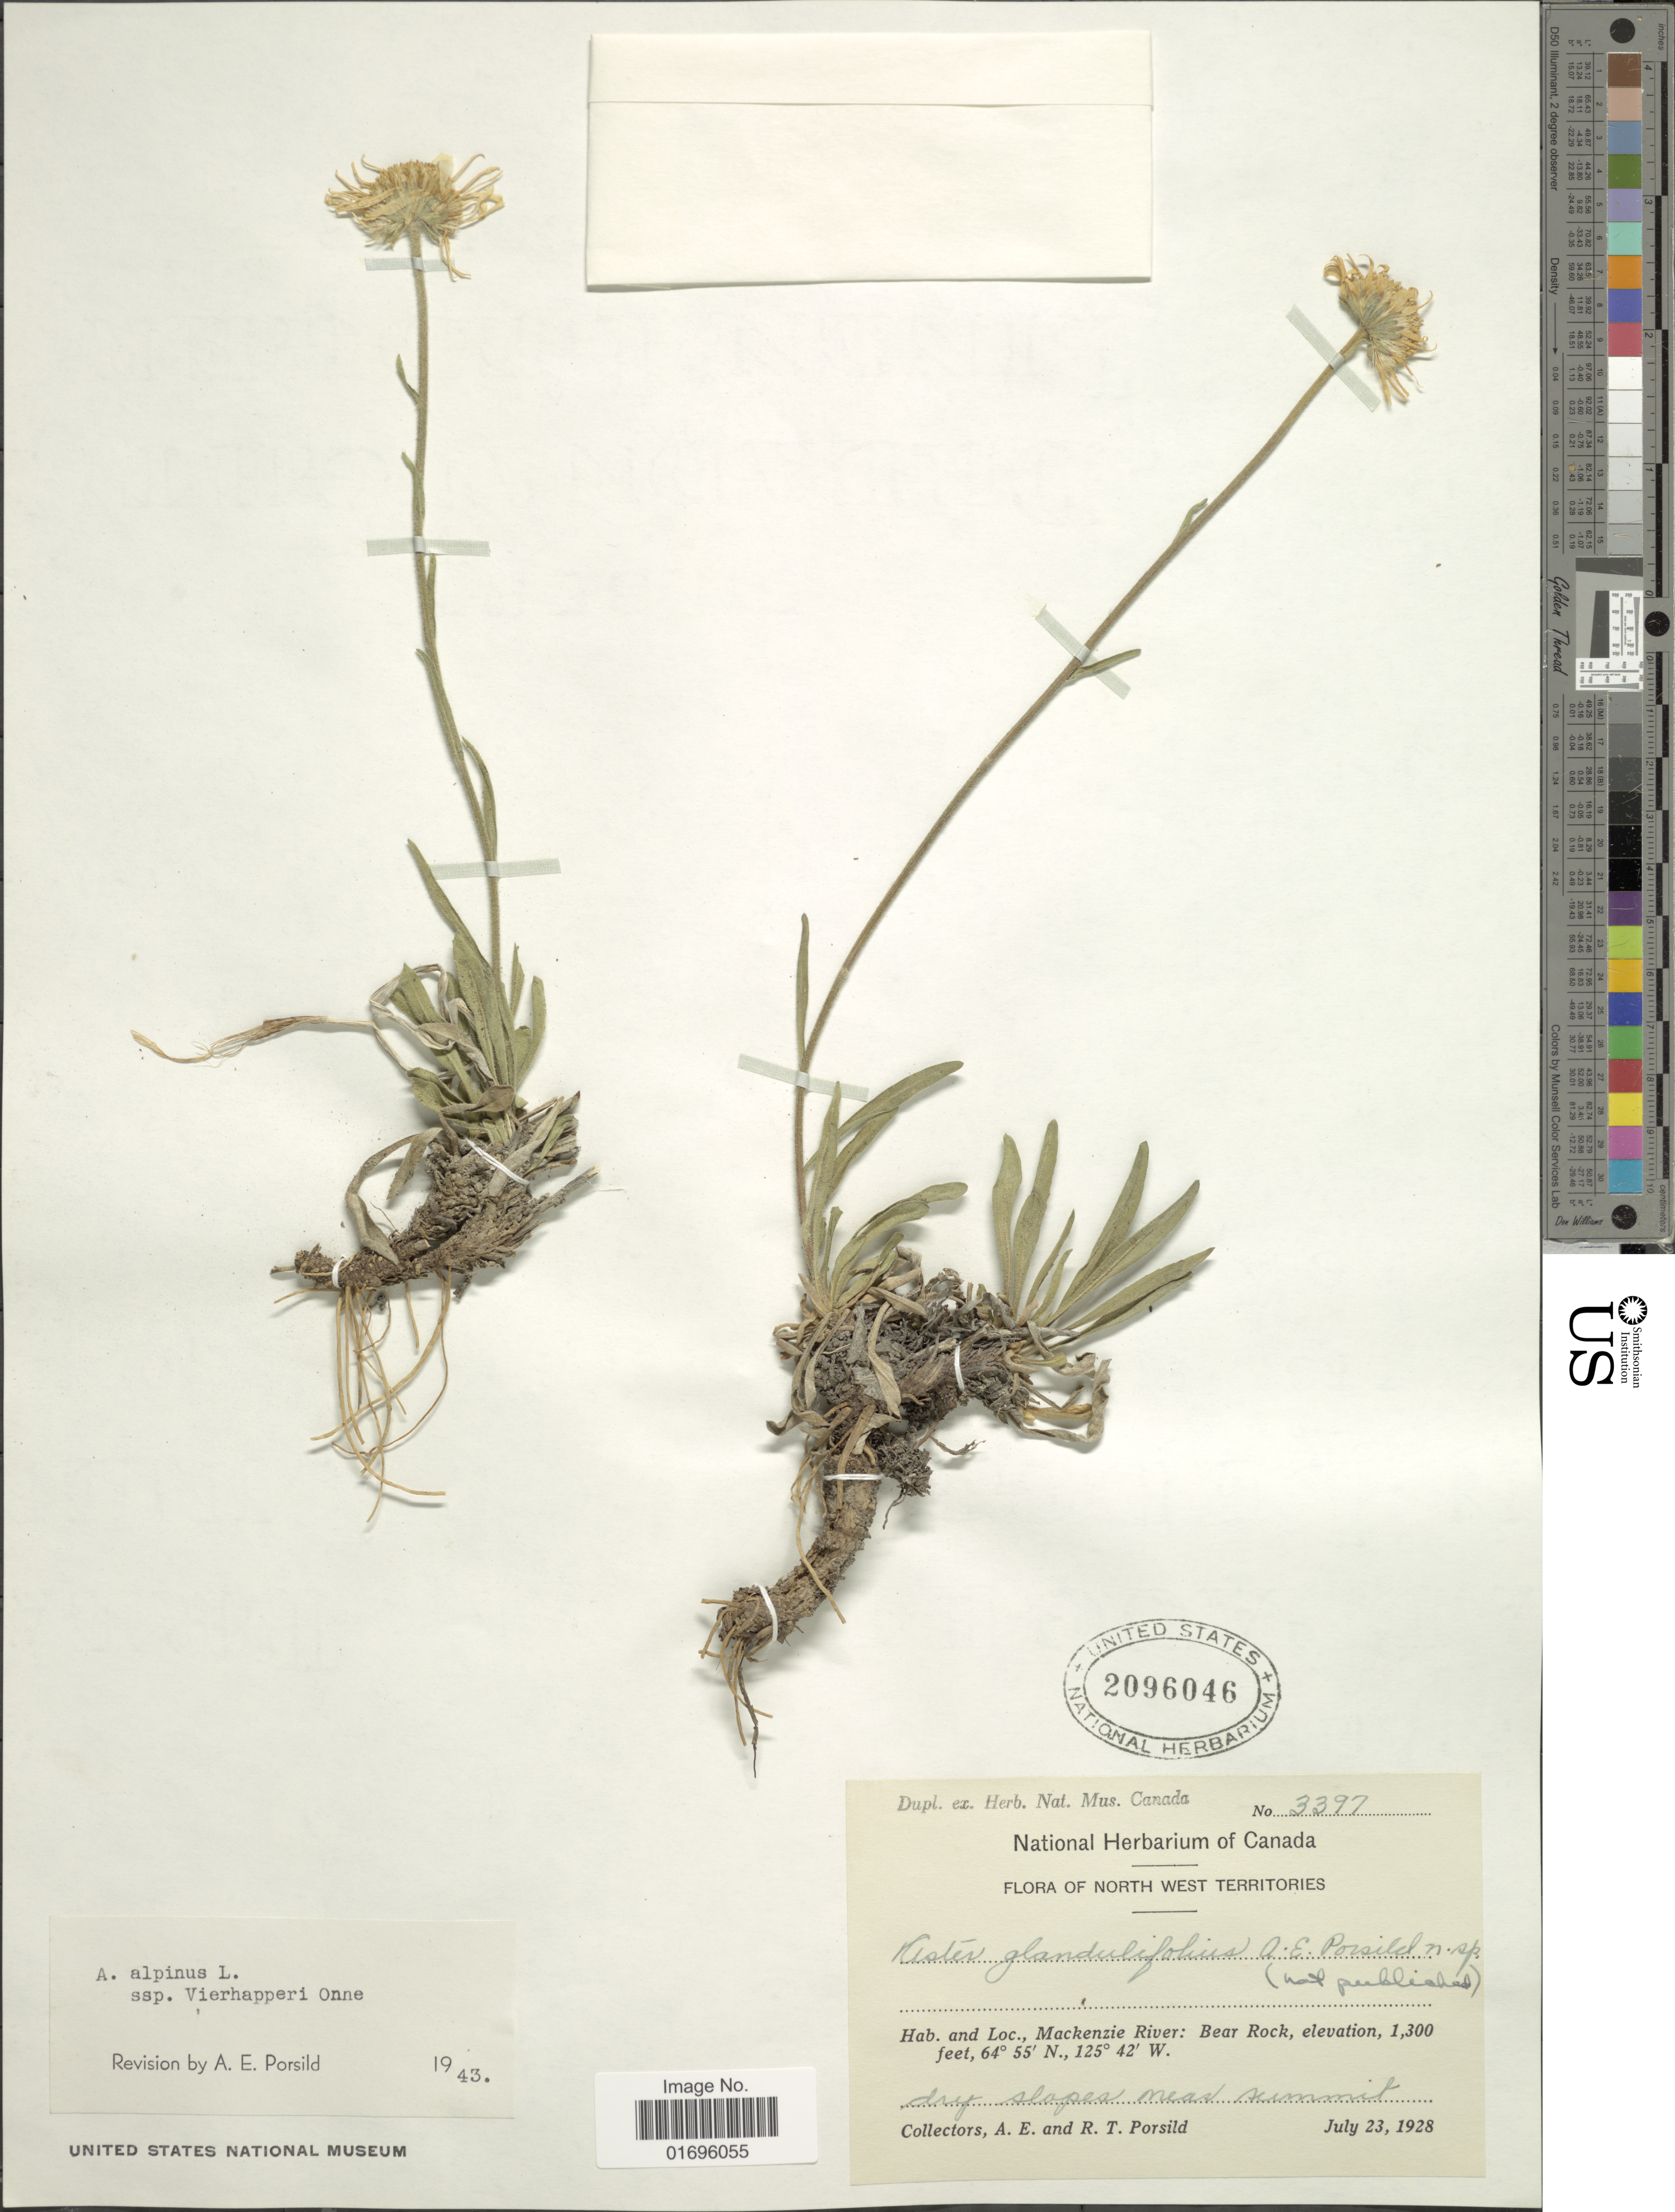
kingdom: Plantae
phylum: Tracheophyta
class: Magnoliopsida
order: Asterales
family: Asteraceae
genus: Aster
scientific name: Aster alpinus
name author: L.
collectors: A. E. Porsild & R. T. Porsild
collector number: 3397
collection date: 1928-07-23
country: Canada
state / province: Northwest Territories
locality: North West Territories. Mackenzie River: Bear Rock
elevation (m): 396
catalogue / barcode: US 2096046